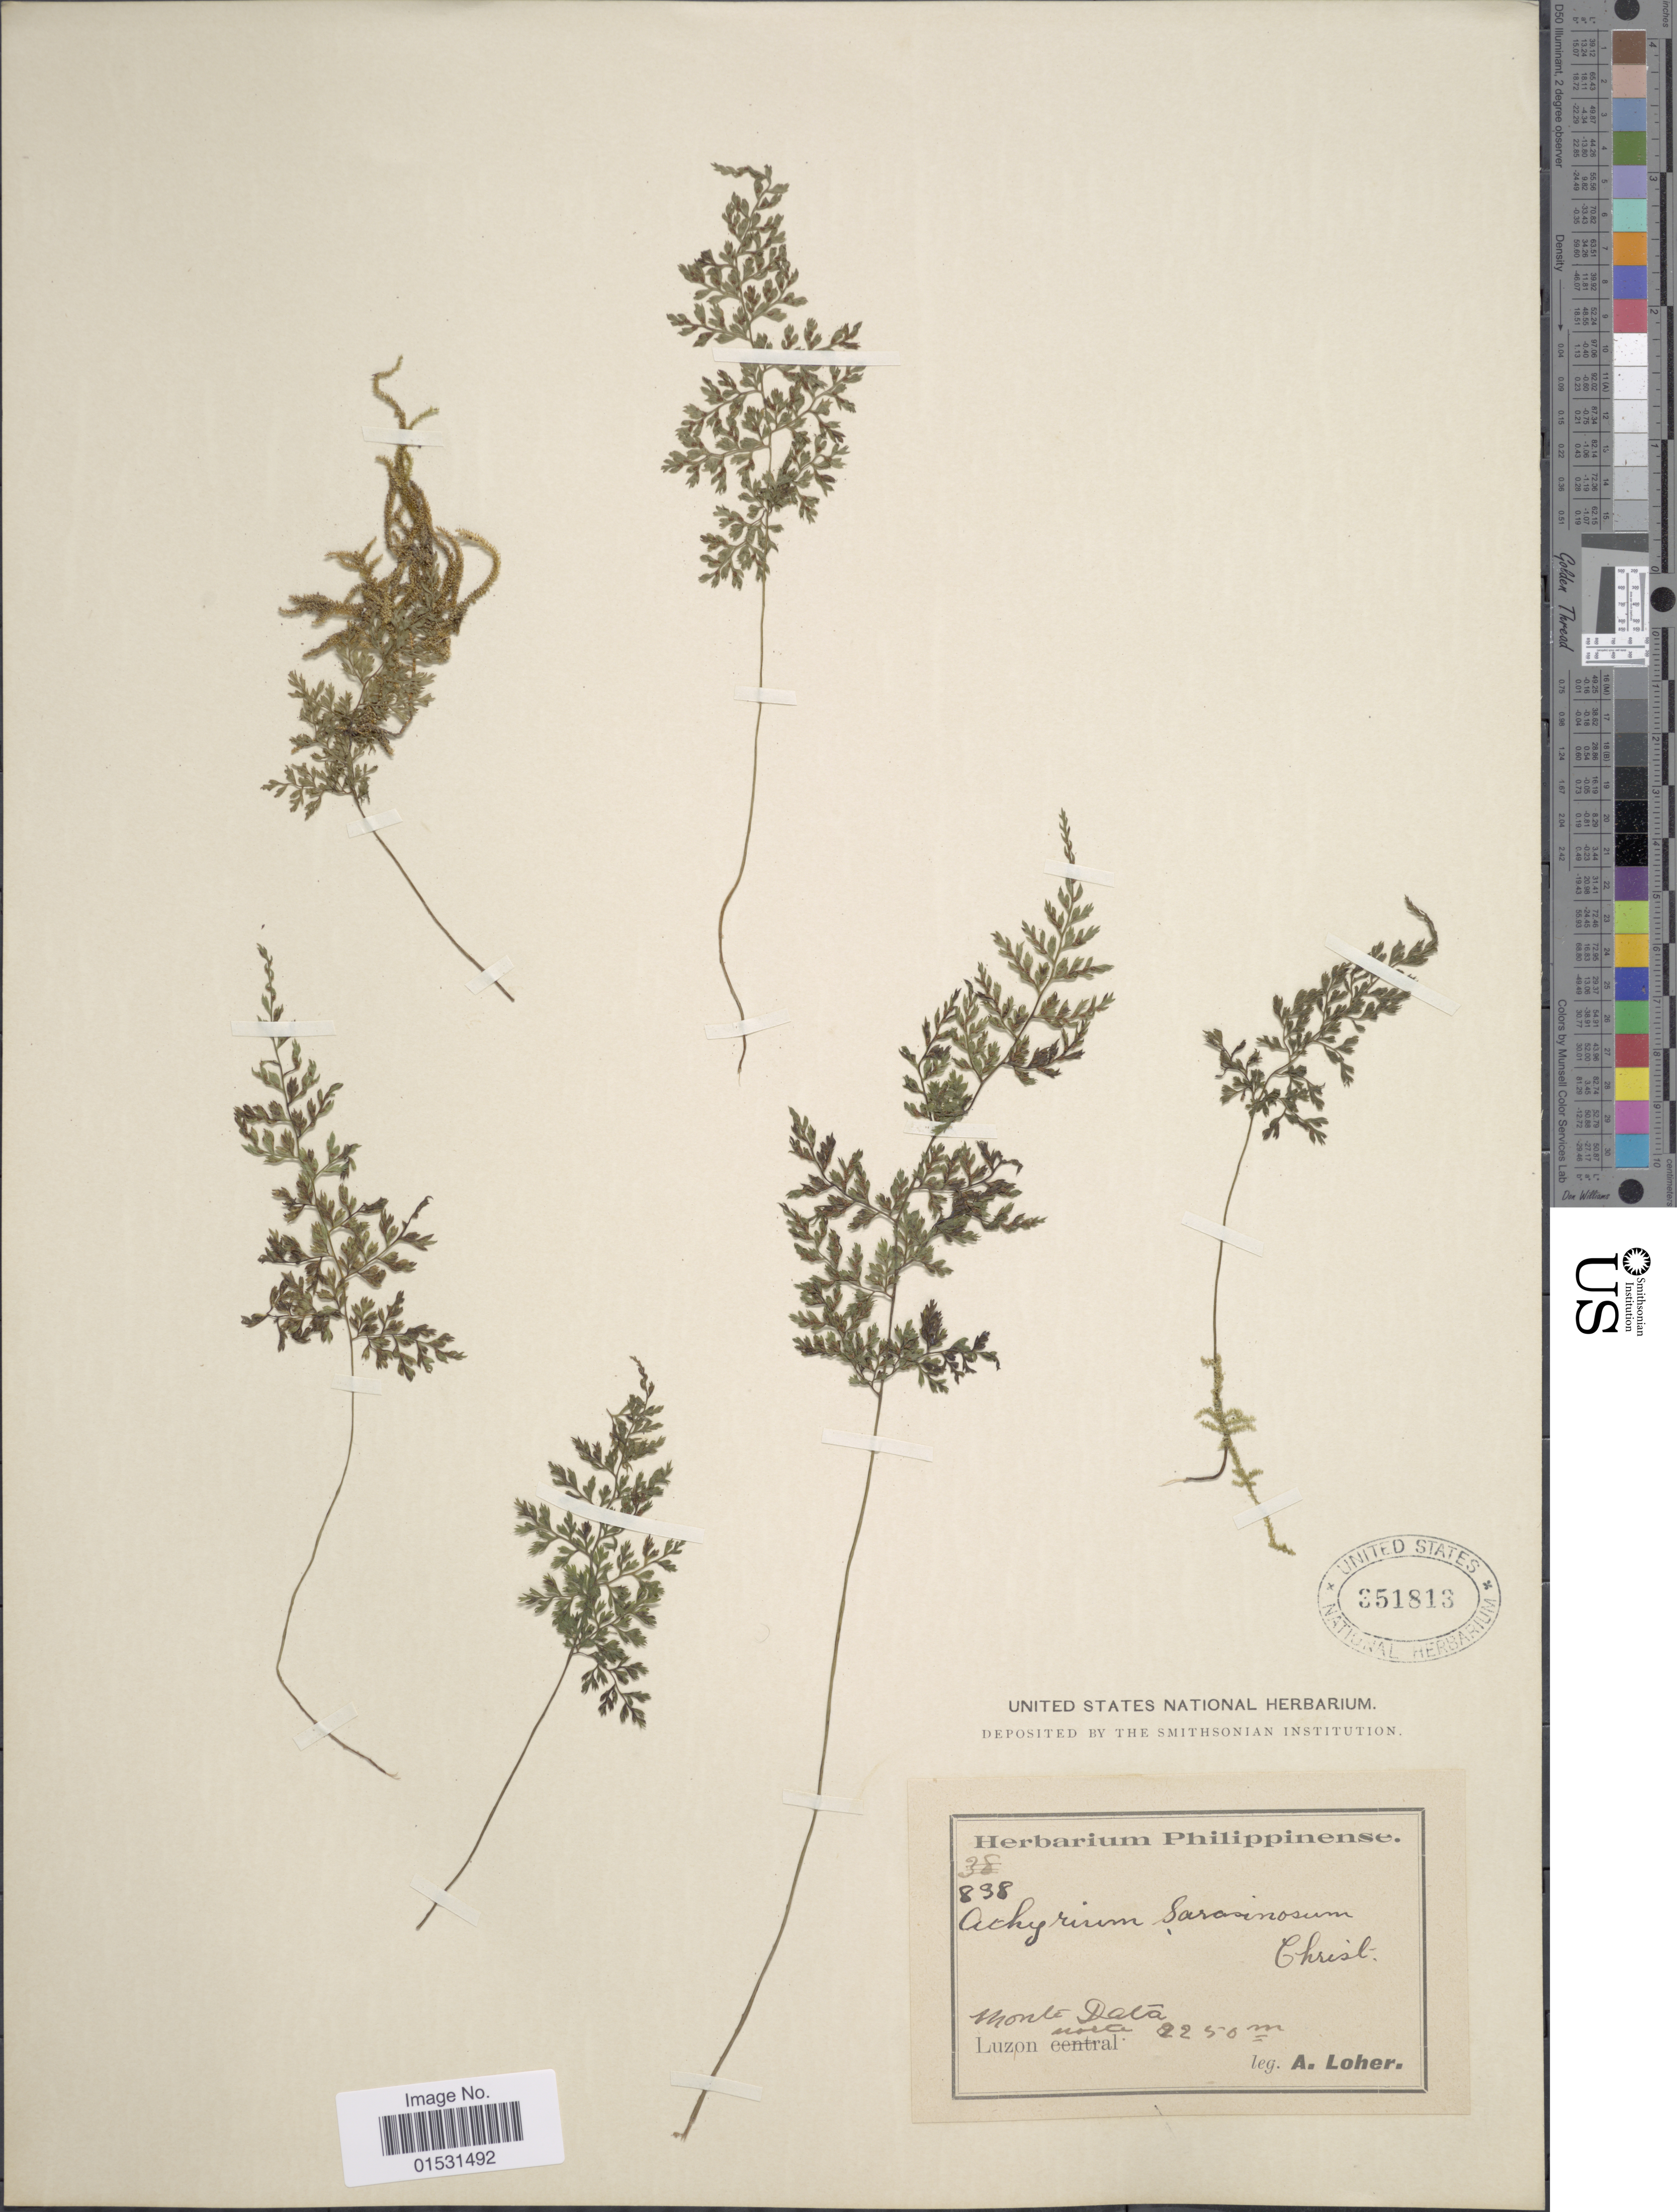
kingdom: Plantae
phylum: Tracheophyta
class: Polypodiopsida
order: Polypodiales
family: Athyriaceae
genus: Athyrium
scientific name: Athyrium sarasinorum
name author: Christ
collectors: A. Loher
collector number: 838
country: Philippines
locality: Monte Data moea. Luzon.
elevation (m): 2250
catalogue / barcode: US 351813